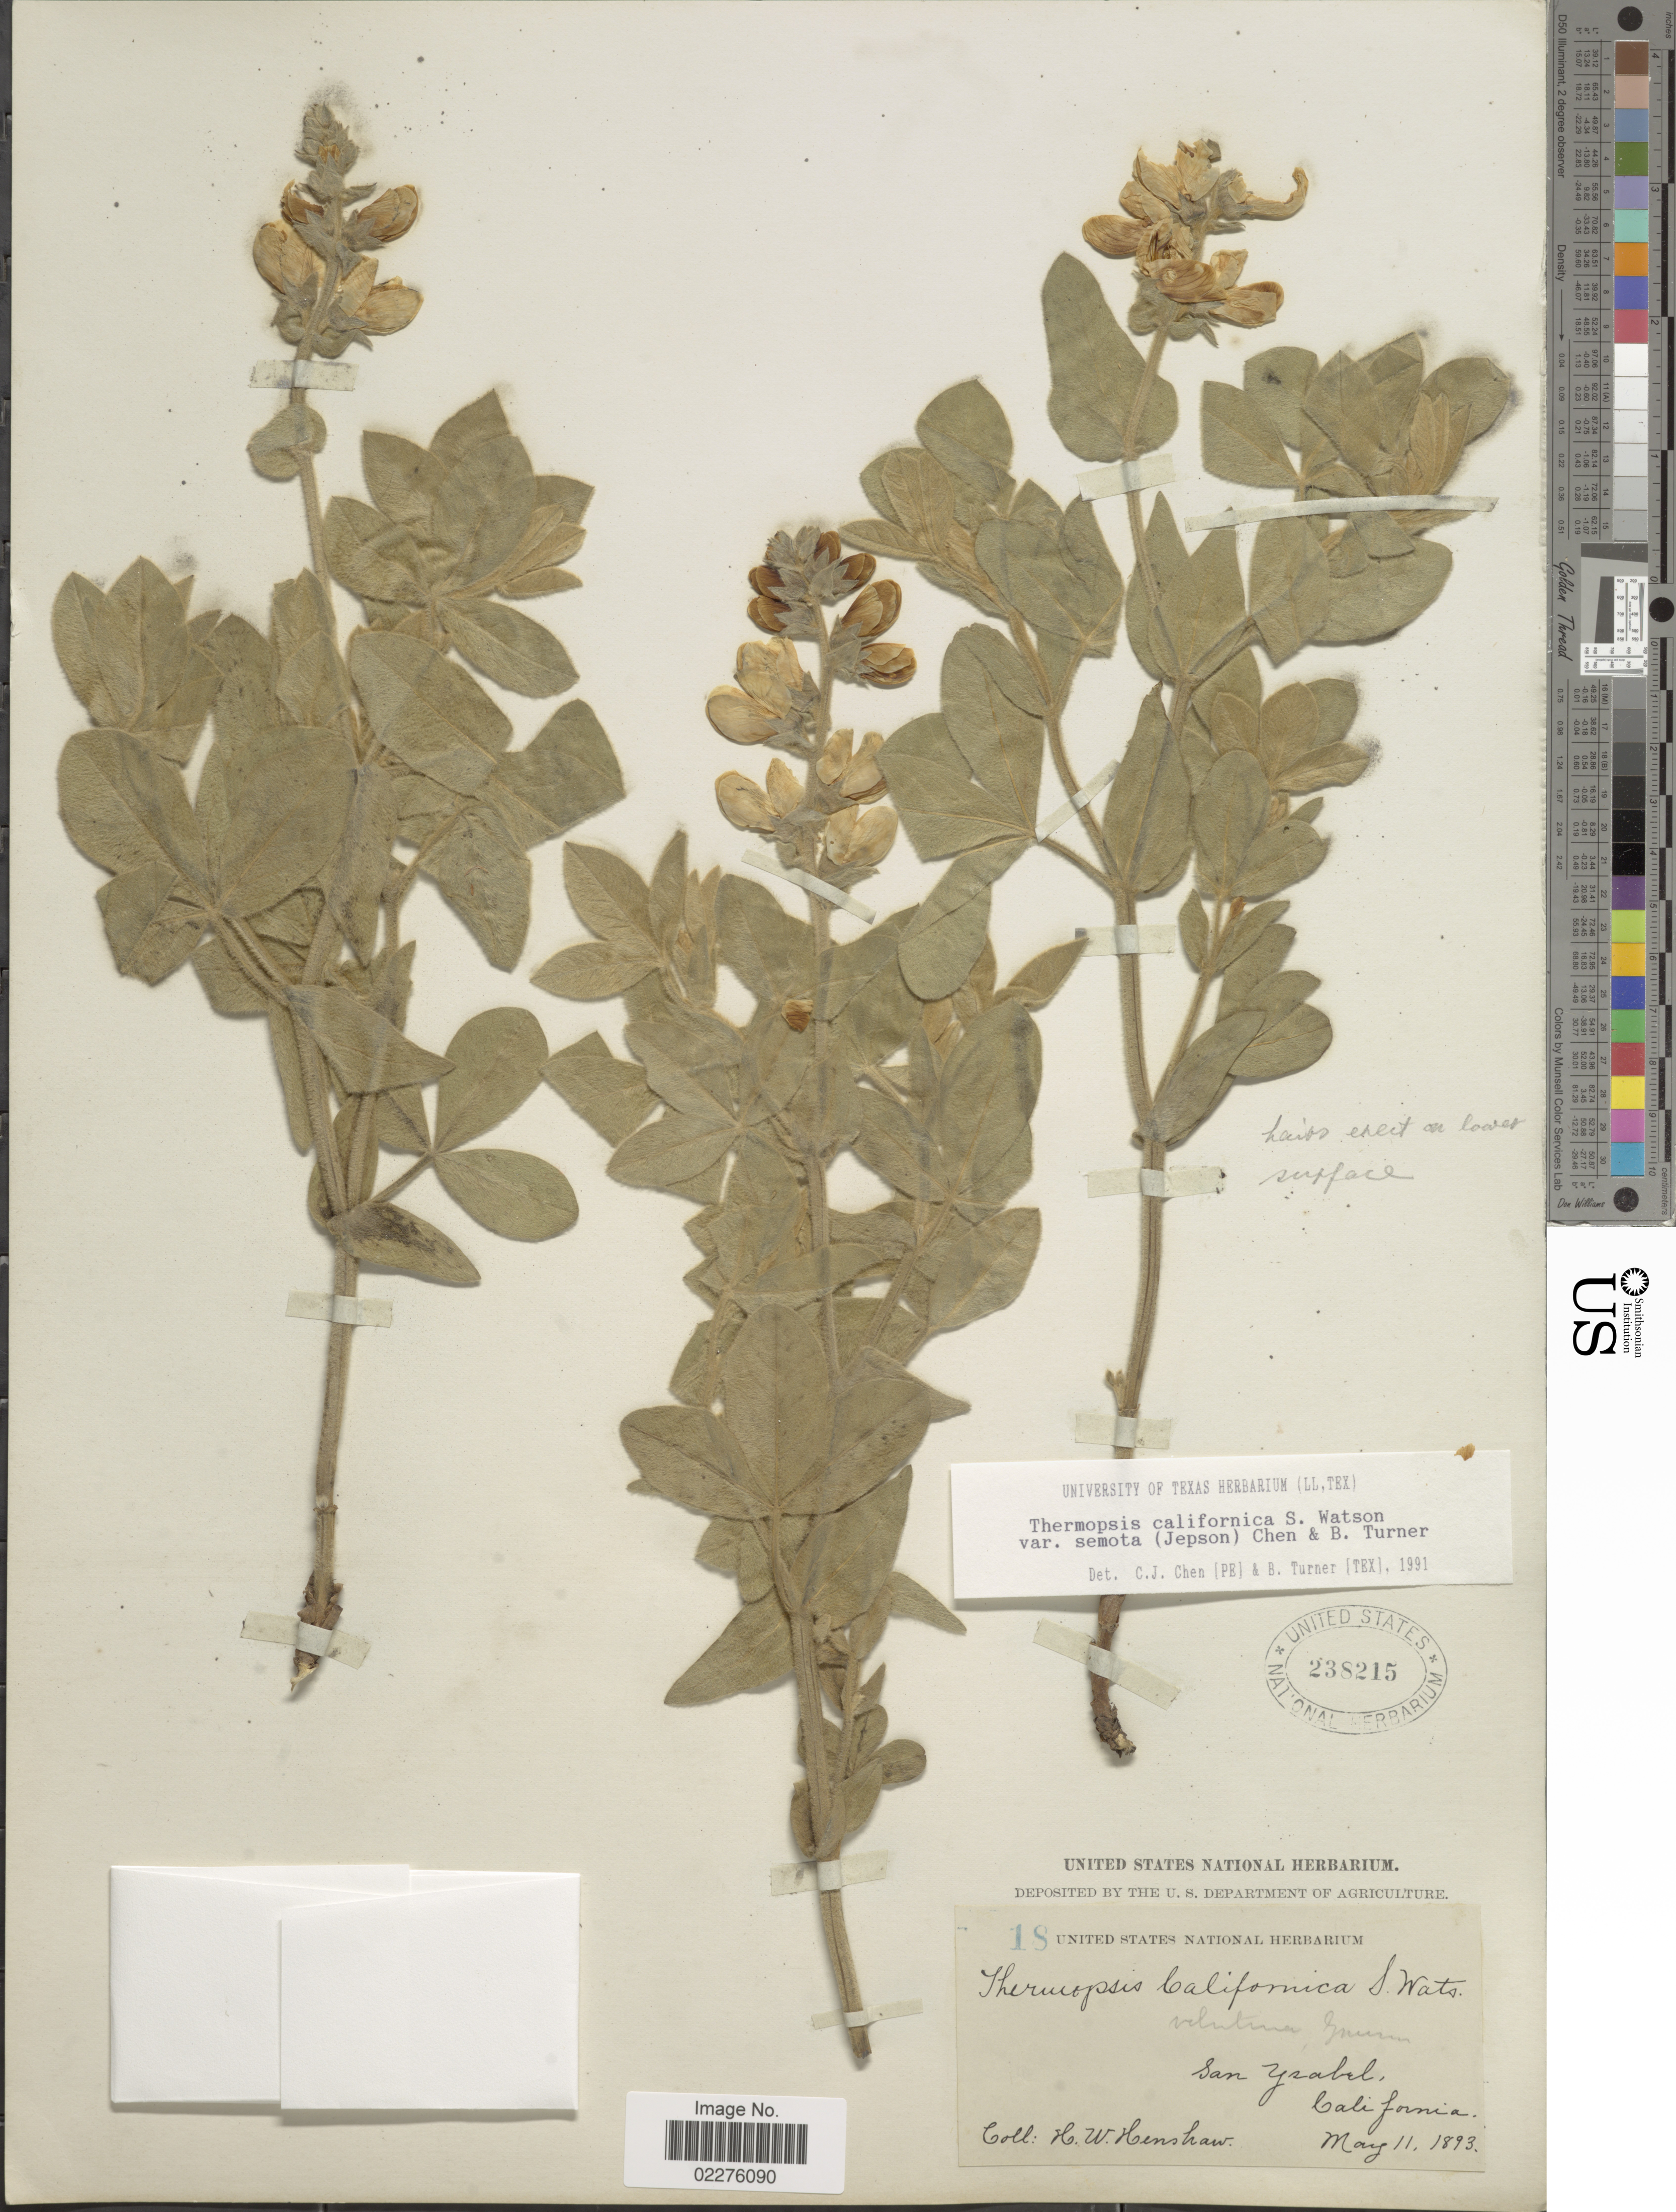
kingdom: Plantae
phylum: Tracheophyta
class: Magnoliopsida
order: Fabales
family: Fabaceae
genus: Thermopsis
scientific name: Thermopsis californica var. semota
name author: (Jeps.) C.J. Chen & B.L. Turner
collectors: H. Henshaw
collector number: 18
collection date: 1893-03-11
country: United States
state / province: California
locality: San Ysabel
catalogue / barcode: US 238215